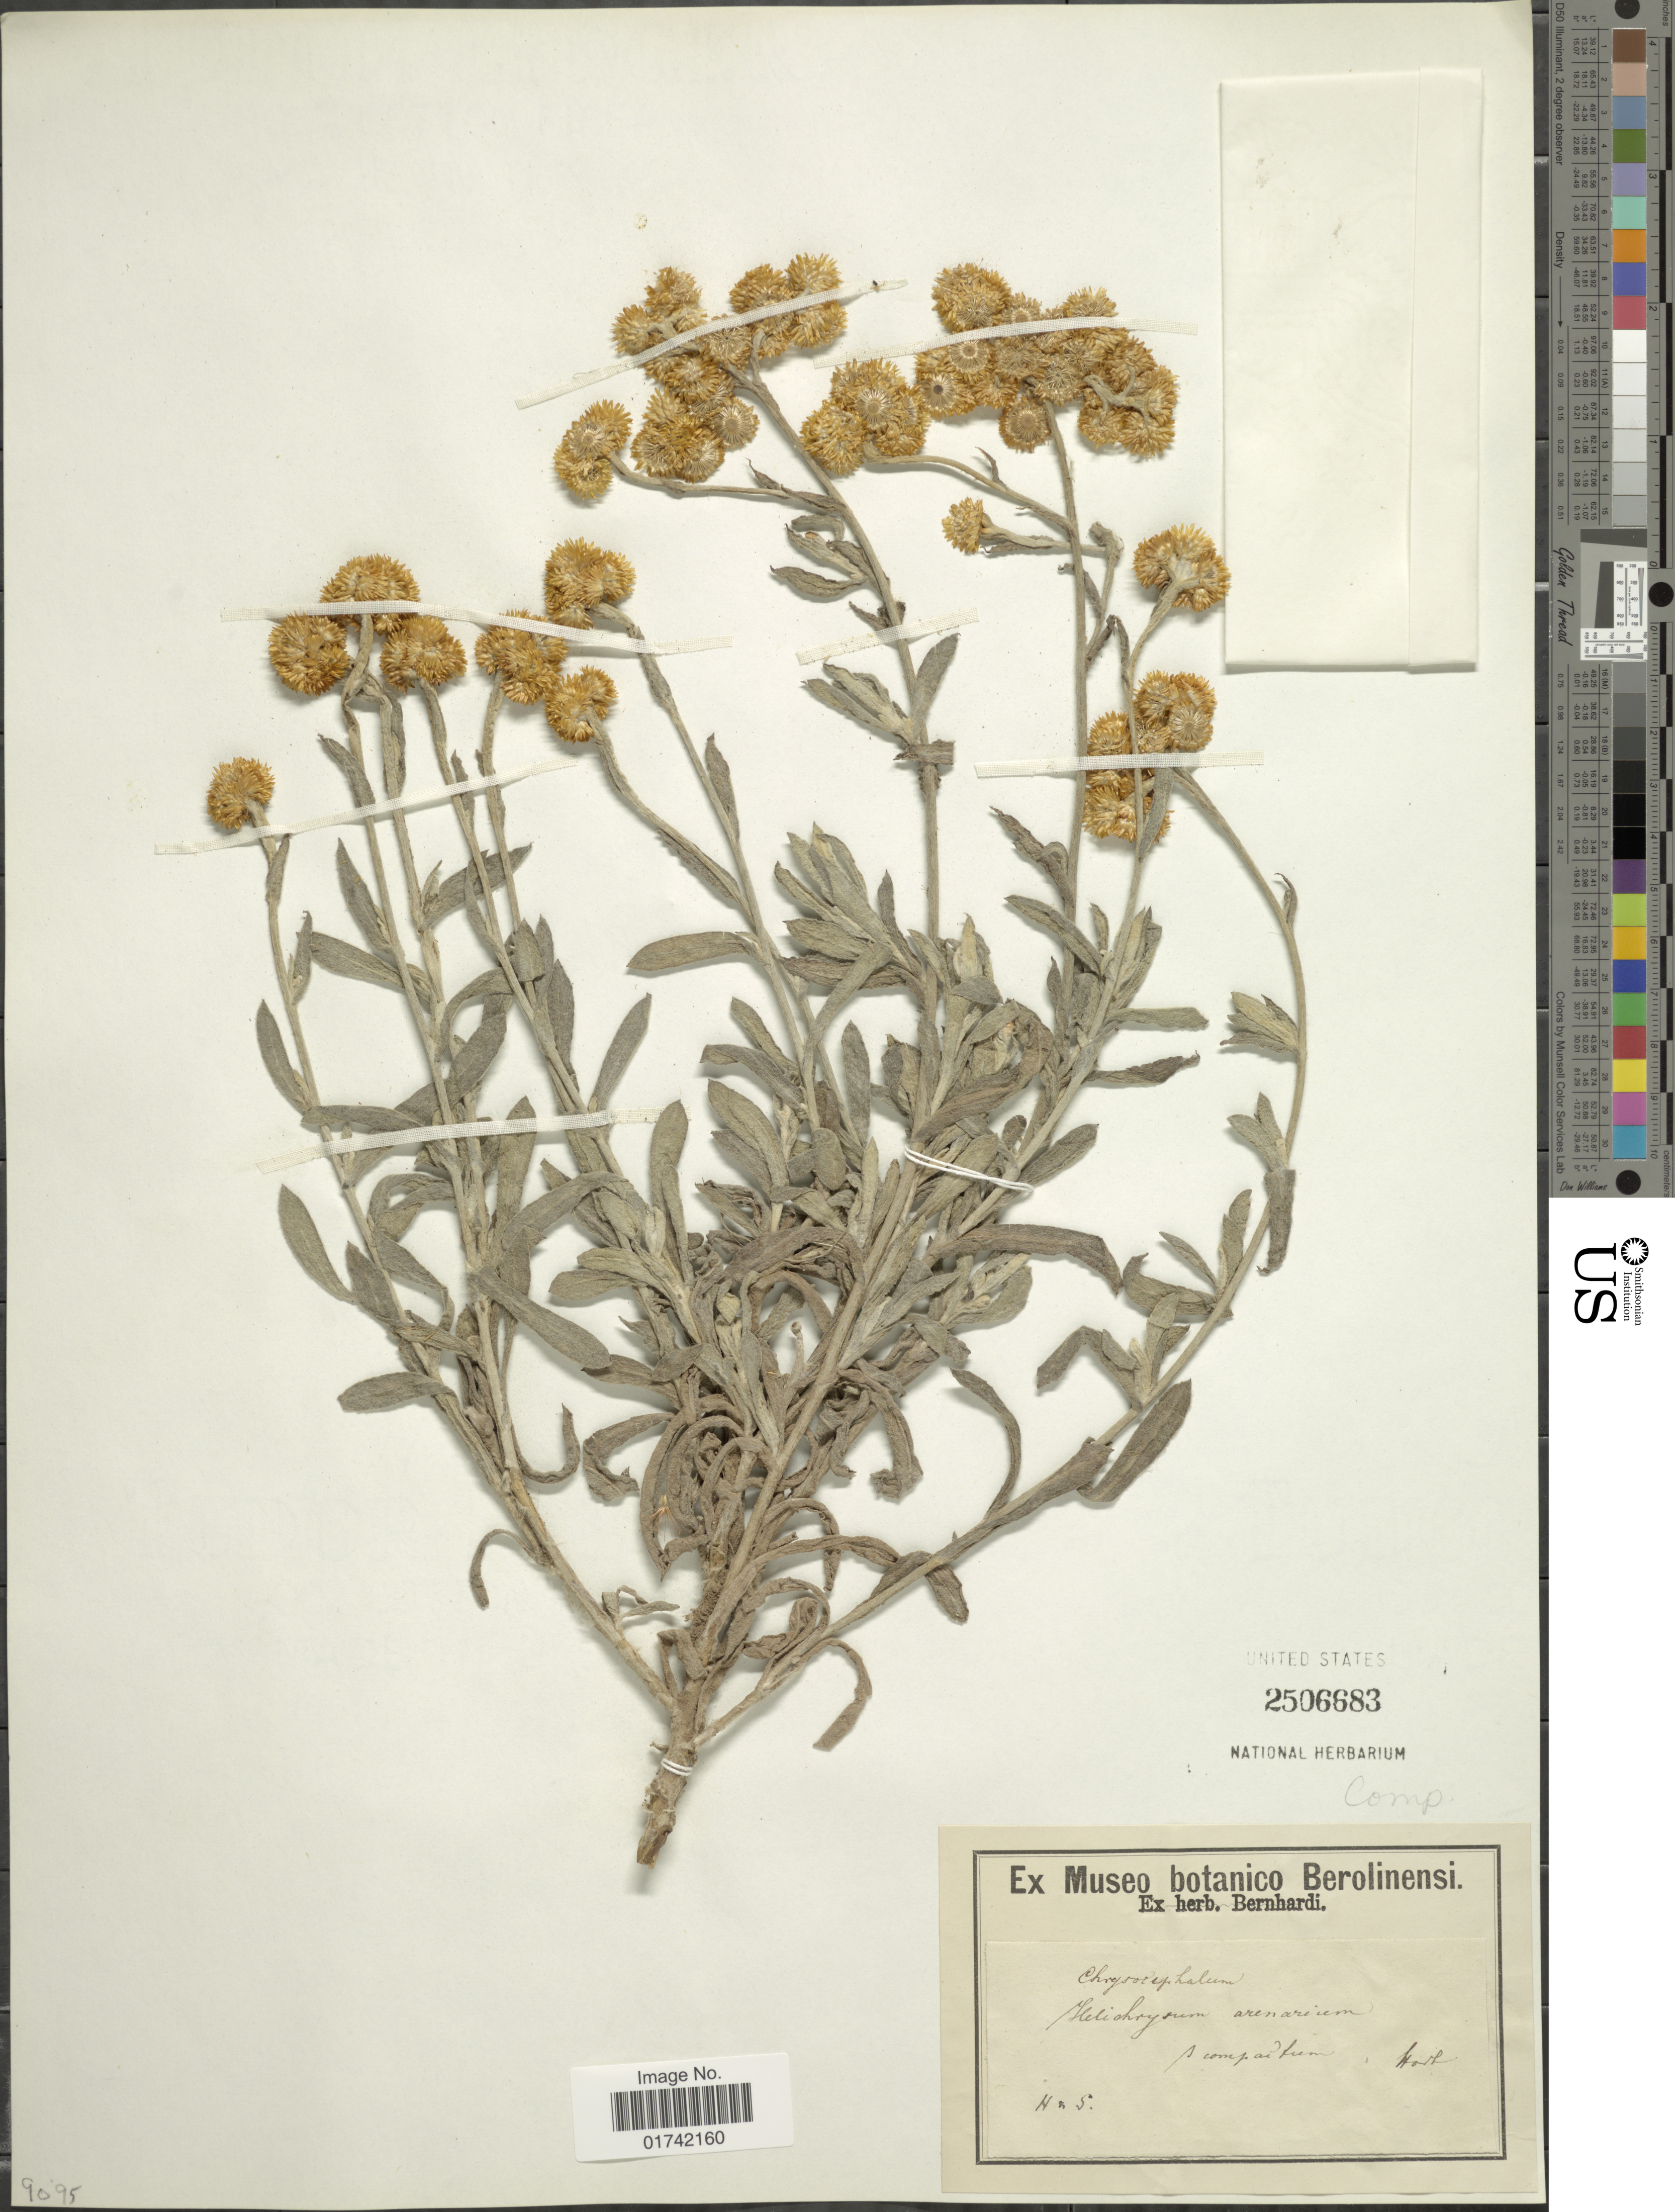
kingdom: Plantae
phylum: Tracheophyta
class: Magnoliopsida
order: Asterales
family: Asteraceae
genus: Helichrysum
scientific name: Helichrysum arenarium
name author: (L.) Moench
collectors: ex Museo Botanico Berolinensi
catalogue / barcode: US 2506683